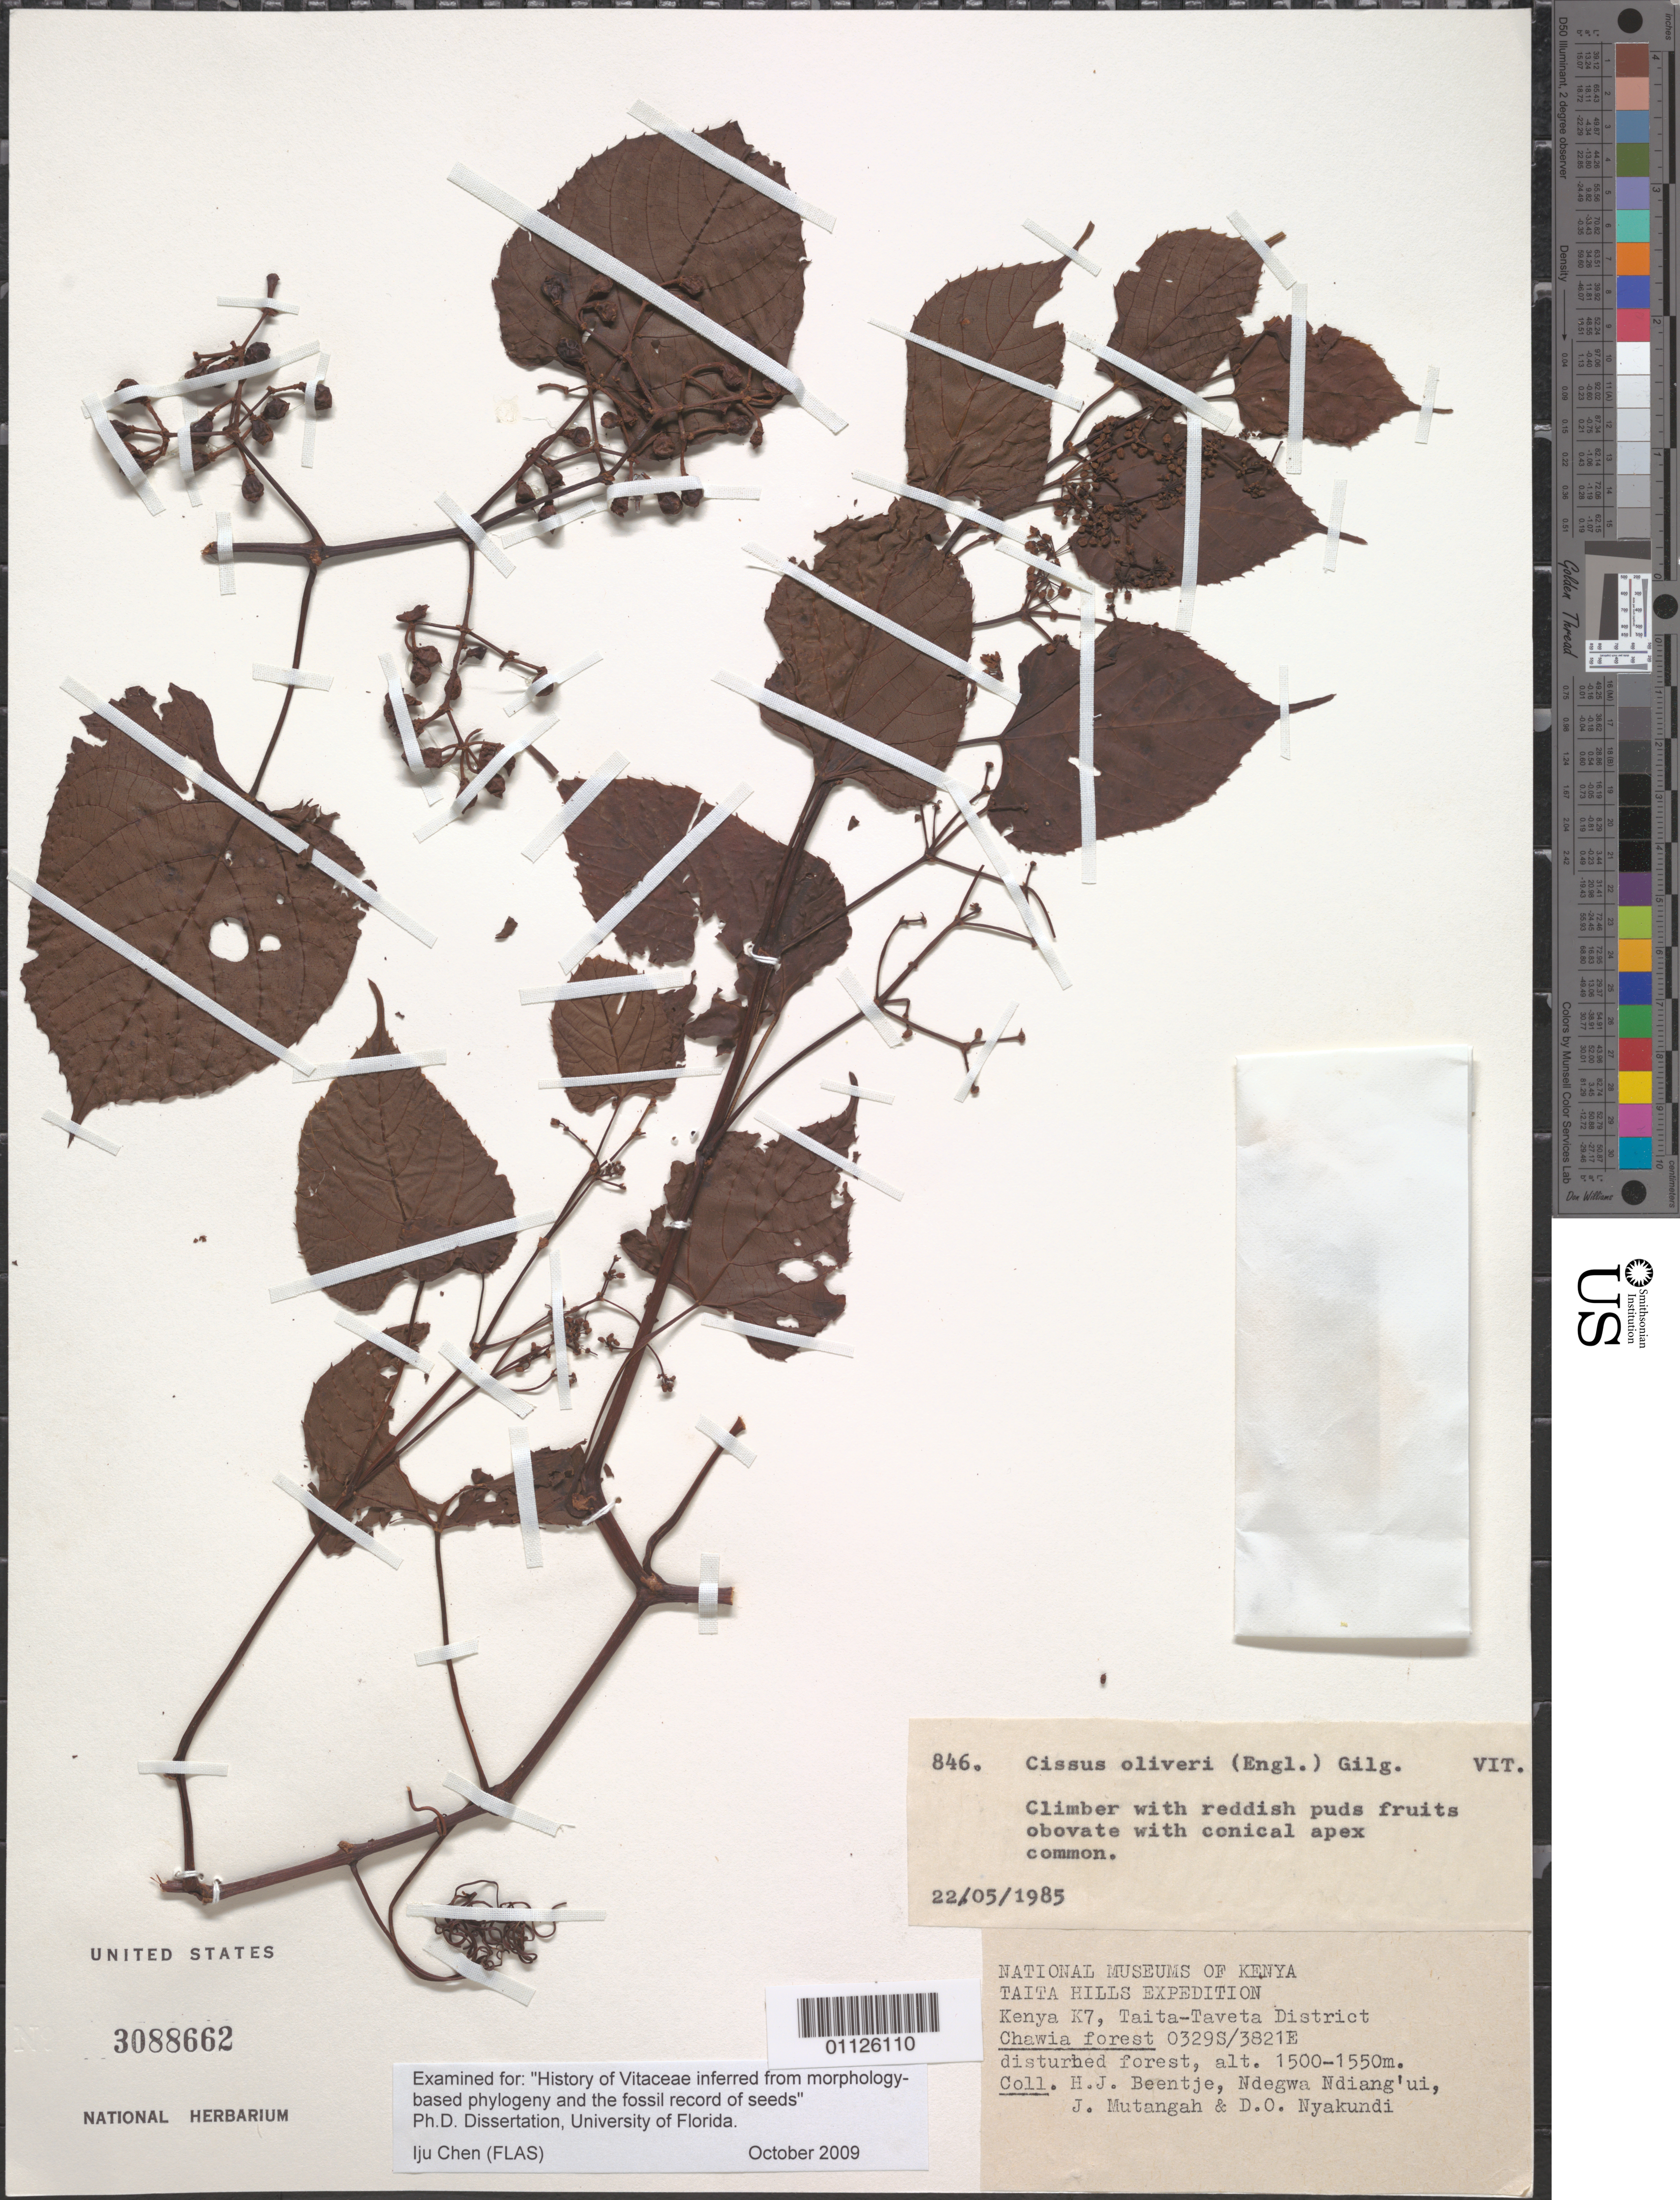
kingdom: Plantae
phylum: Tracheophyta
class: Magnoliopsida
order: Vitales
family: Vitaceae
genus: Cissus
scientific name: Cissus oliveri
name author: (Engl.) Gilg ex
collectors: H. J. Beentje, Ndegwa Ndiang'ui, J. Mutangah & D. Nyakundi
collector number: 846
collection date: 1985-05-22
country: Kenya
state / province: Taita Taveta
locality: Chawia forest.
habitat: Disturbed forest. Climber.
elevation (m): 1500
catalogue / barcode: US 3088662